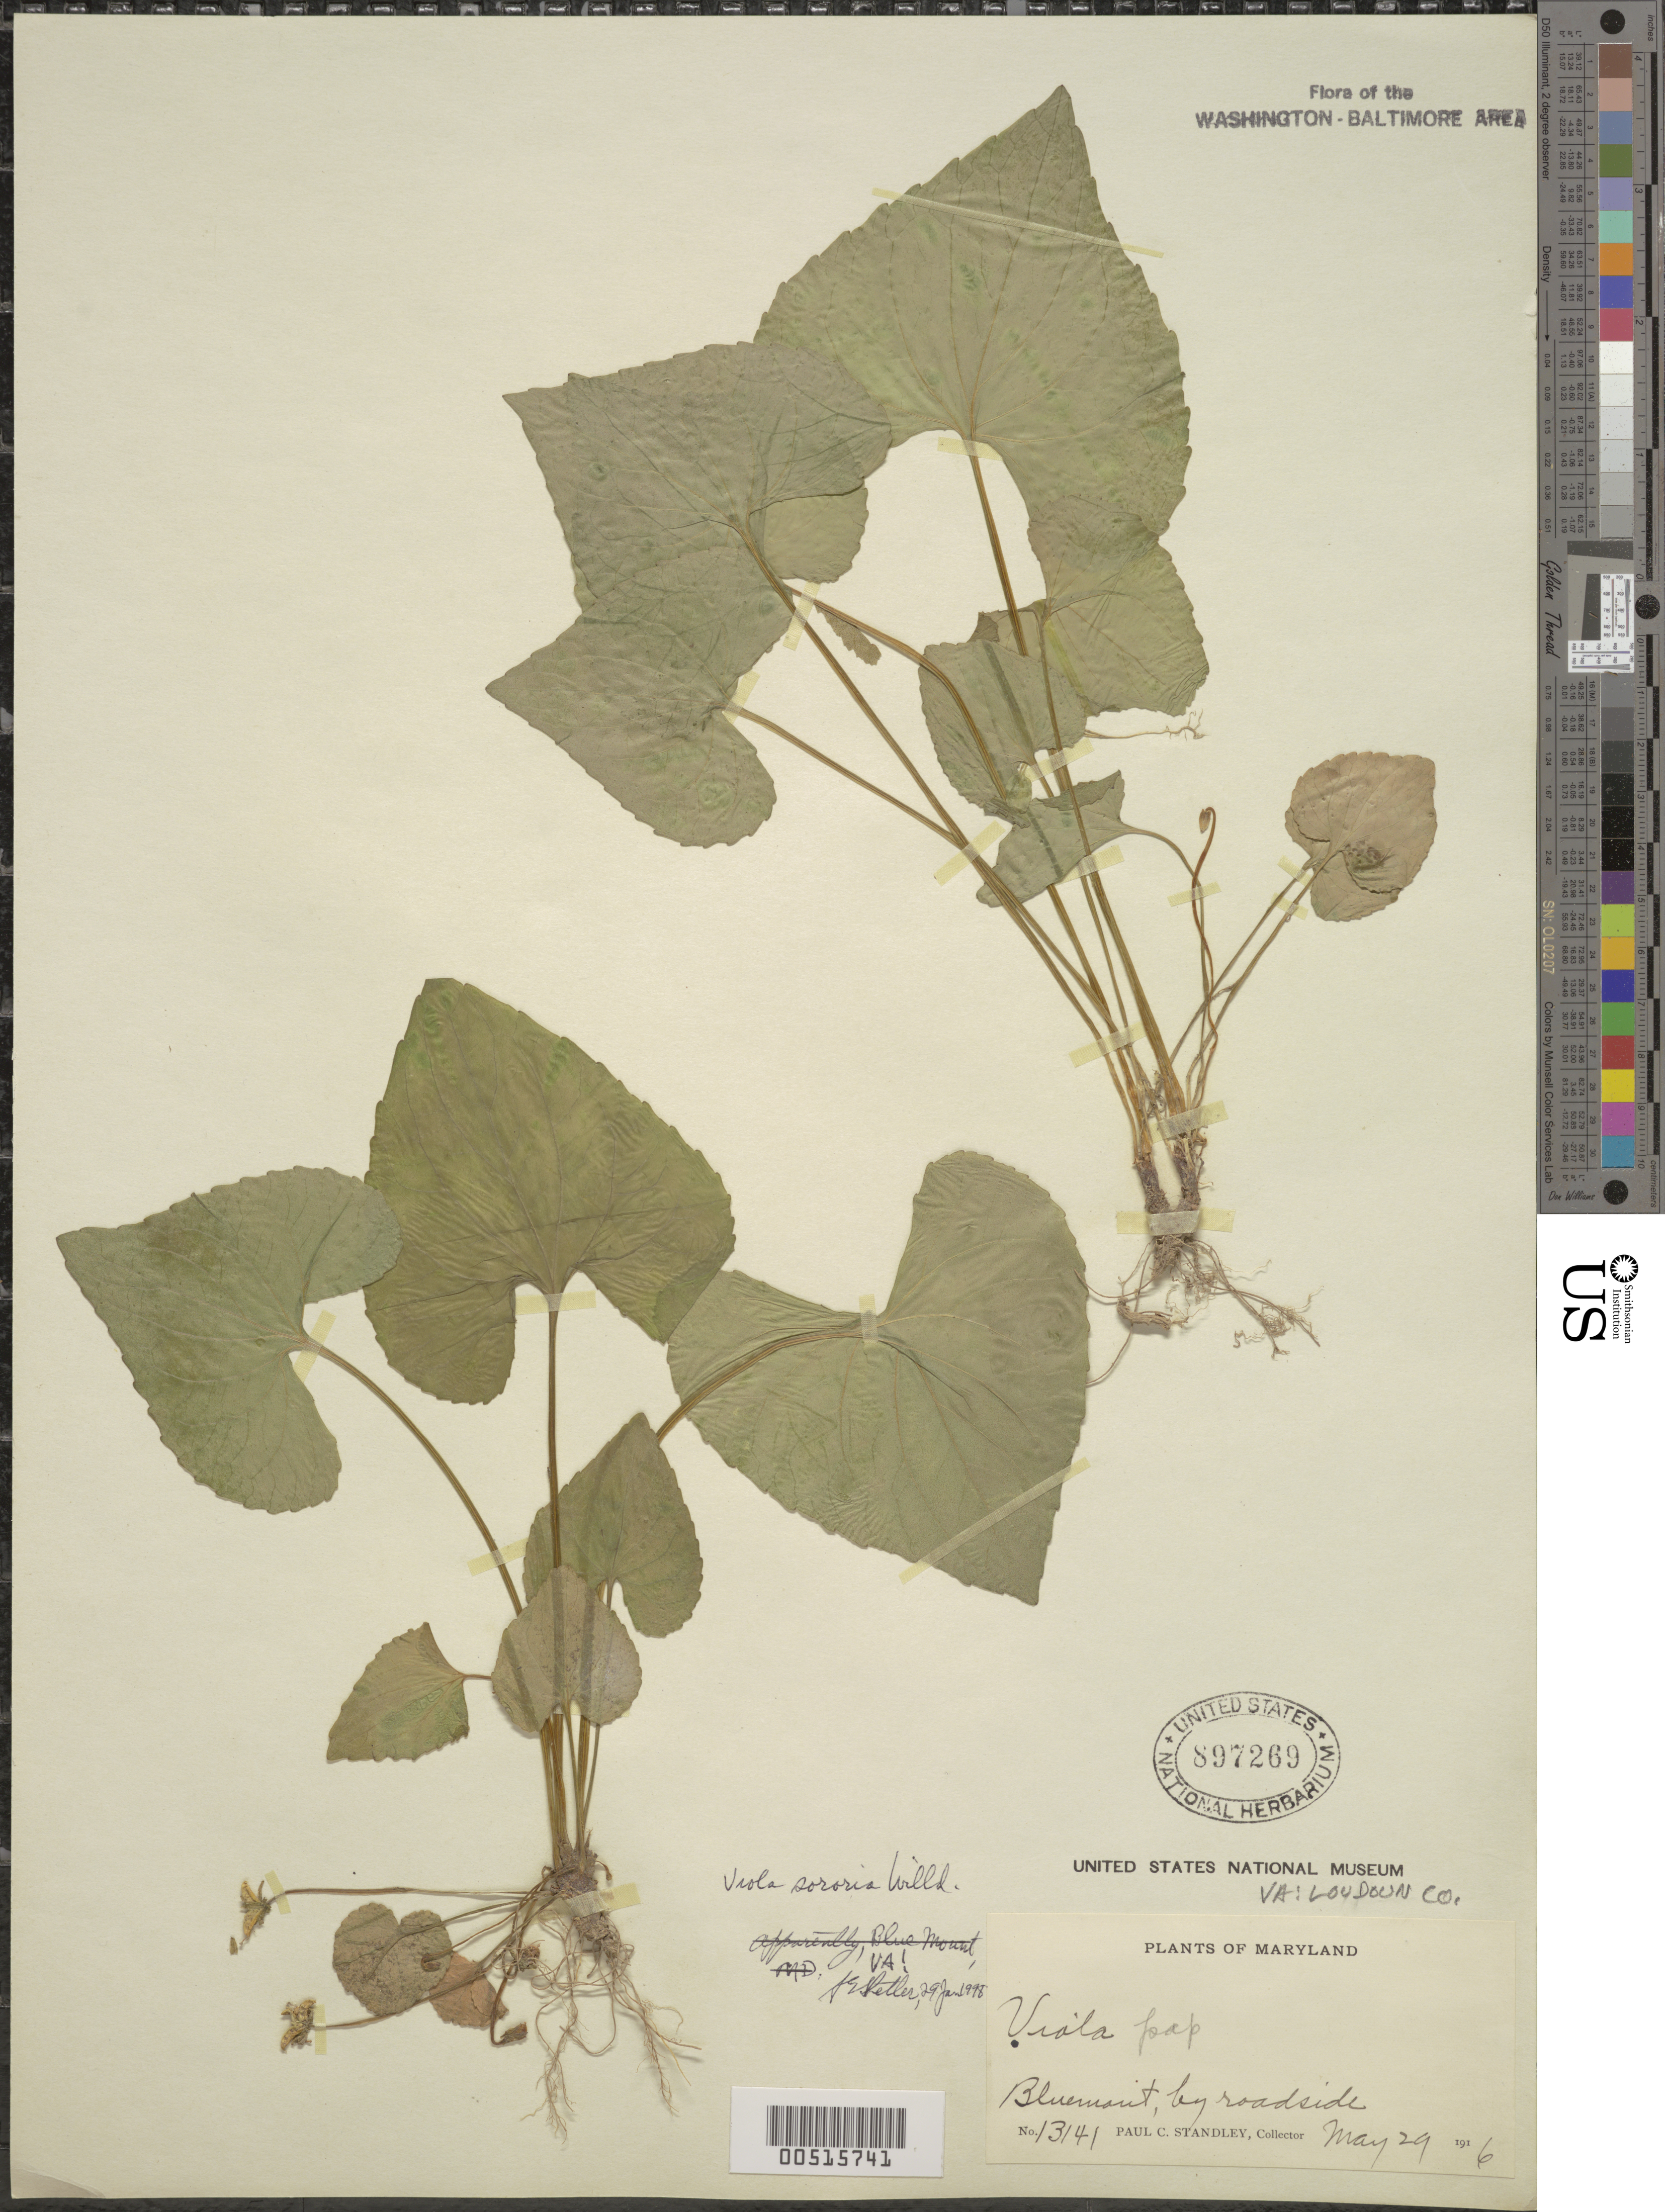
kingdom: Plantae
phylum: Tracheophyta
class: Magnoliopsida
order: Malpighiales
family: Violaceae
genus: Viola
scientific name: Viola sororia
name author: Willd.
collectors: P. C. Standley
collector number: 13141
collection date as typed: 29 May 1916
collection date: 1916-05-29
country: United States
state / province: Virginia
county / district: Loudoun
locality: Bluemont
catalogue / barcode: US 897269